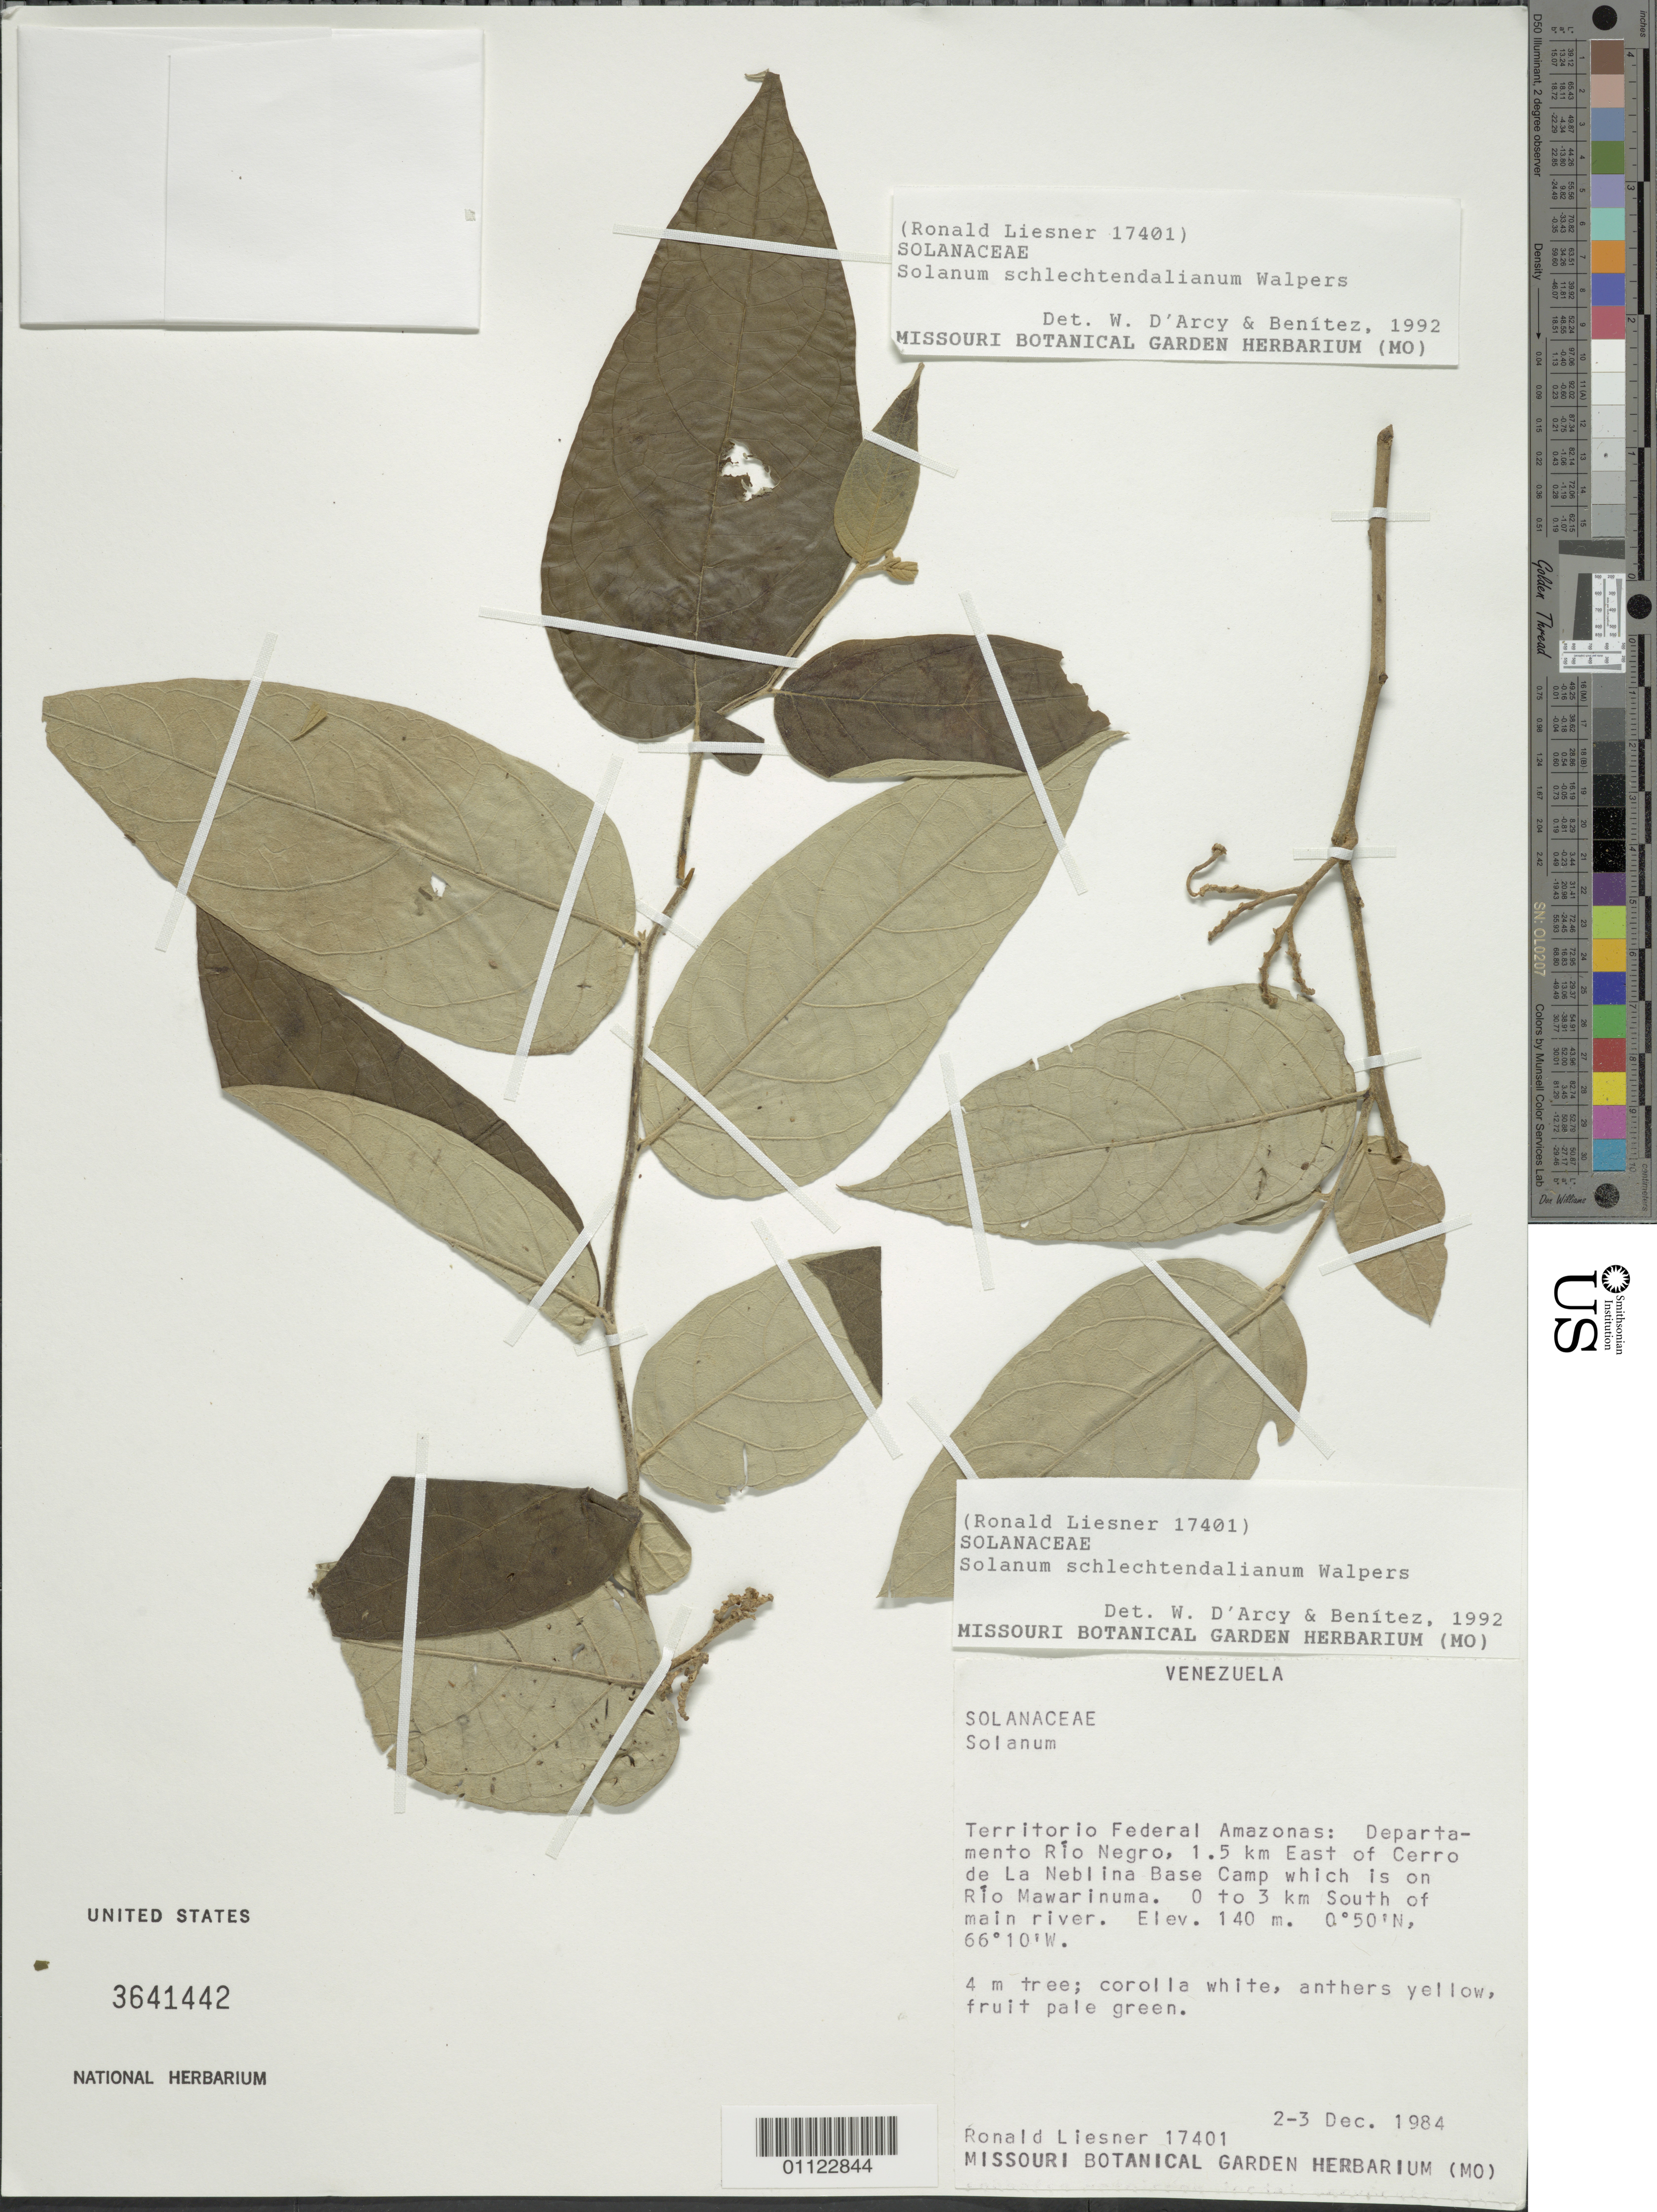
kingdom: Plantae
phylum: Tracheophyta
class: Magnoliopsida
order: Solanales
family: Solanaceae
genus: Solanum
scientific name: Solanum schlechtendalianum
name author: Walp.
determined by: D'Arcy, W. G.; Benítez, C. E.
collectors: R. L. Liesner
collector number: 17401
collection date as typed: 2-Dec-84 to 3-Dec-84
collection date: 1984-12-02/1984-12-03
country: Venezuela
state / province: Amazonas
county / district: Río Negro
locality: Río Negro, 1.5 km east of Cerro de La Neblina Base Camp which is on Río Mawarinuma. 0 to 3km south of main river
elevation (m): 140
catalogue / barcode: US 3641442